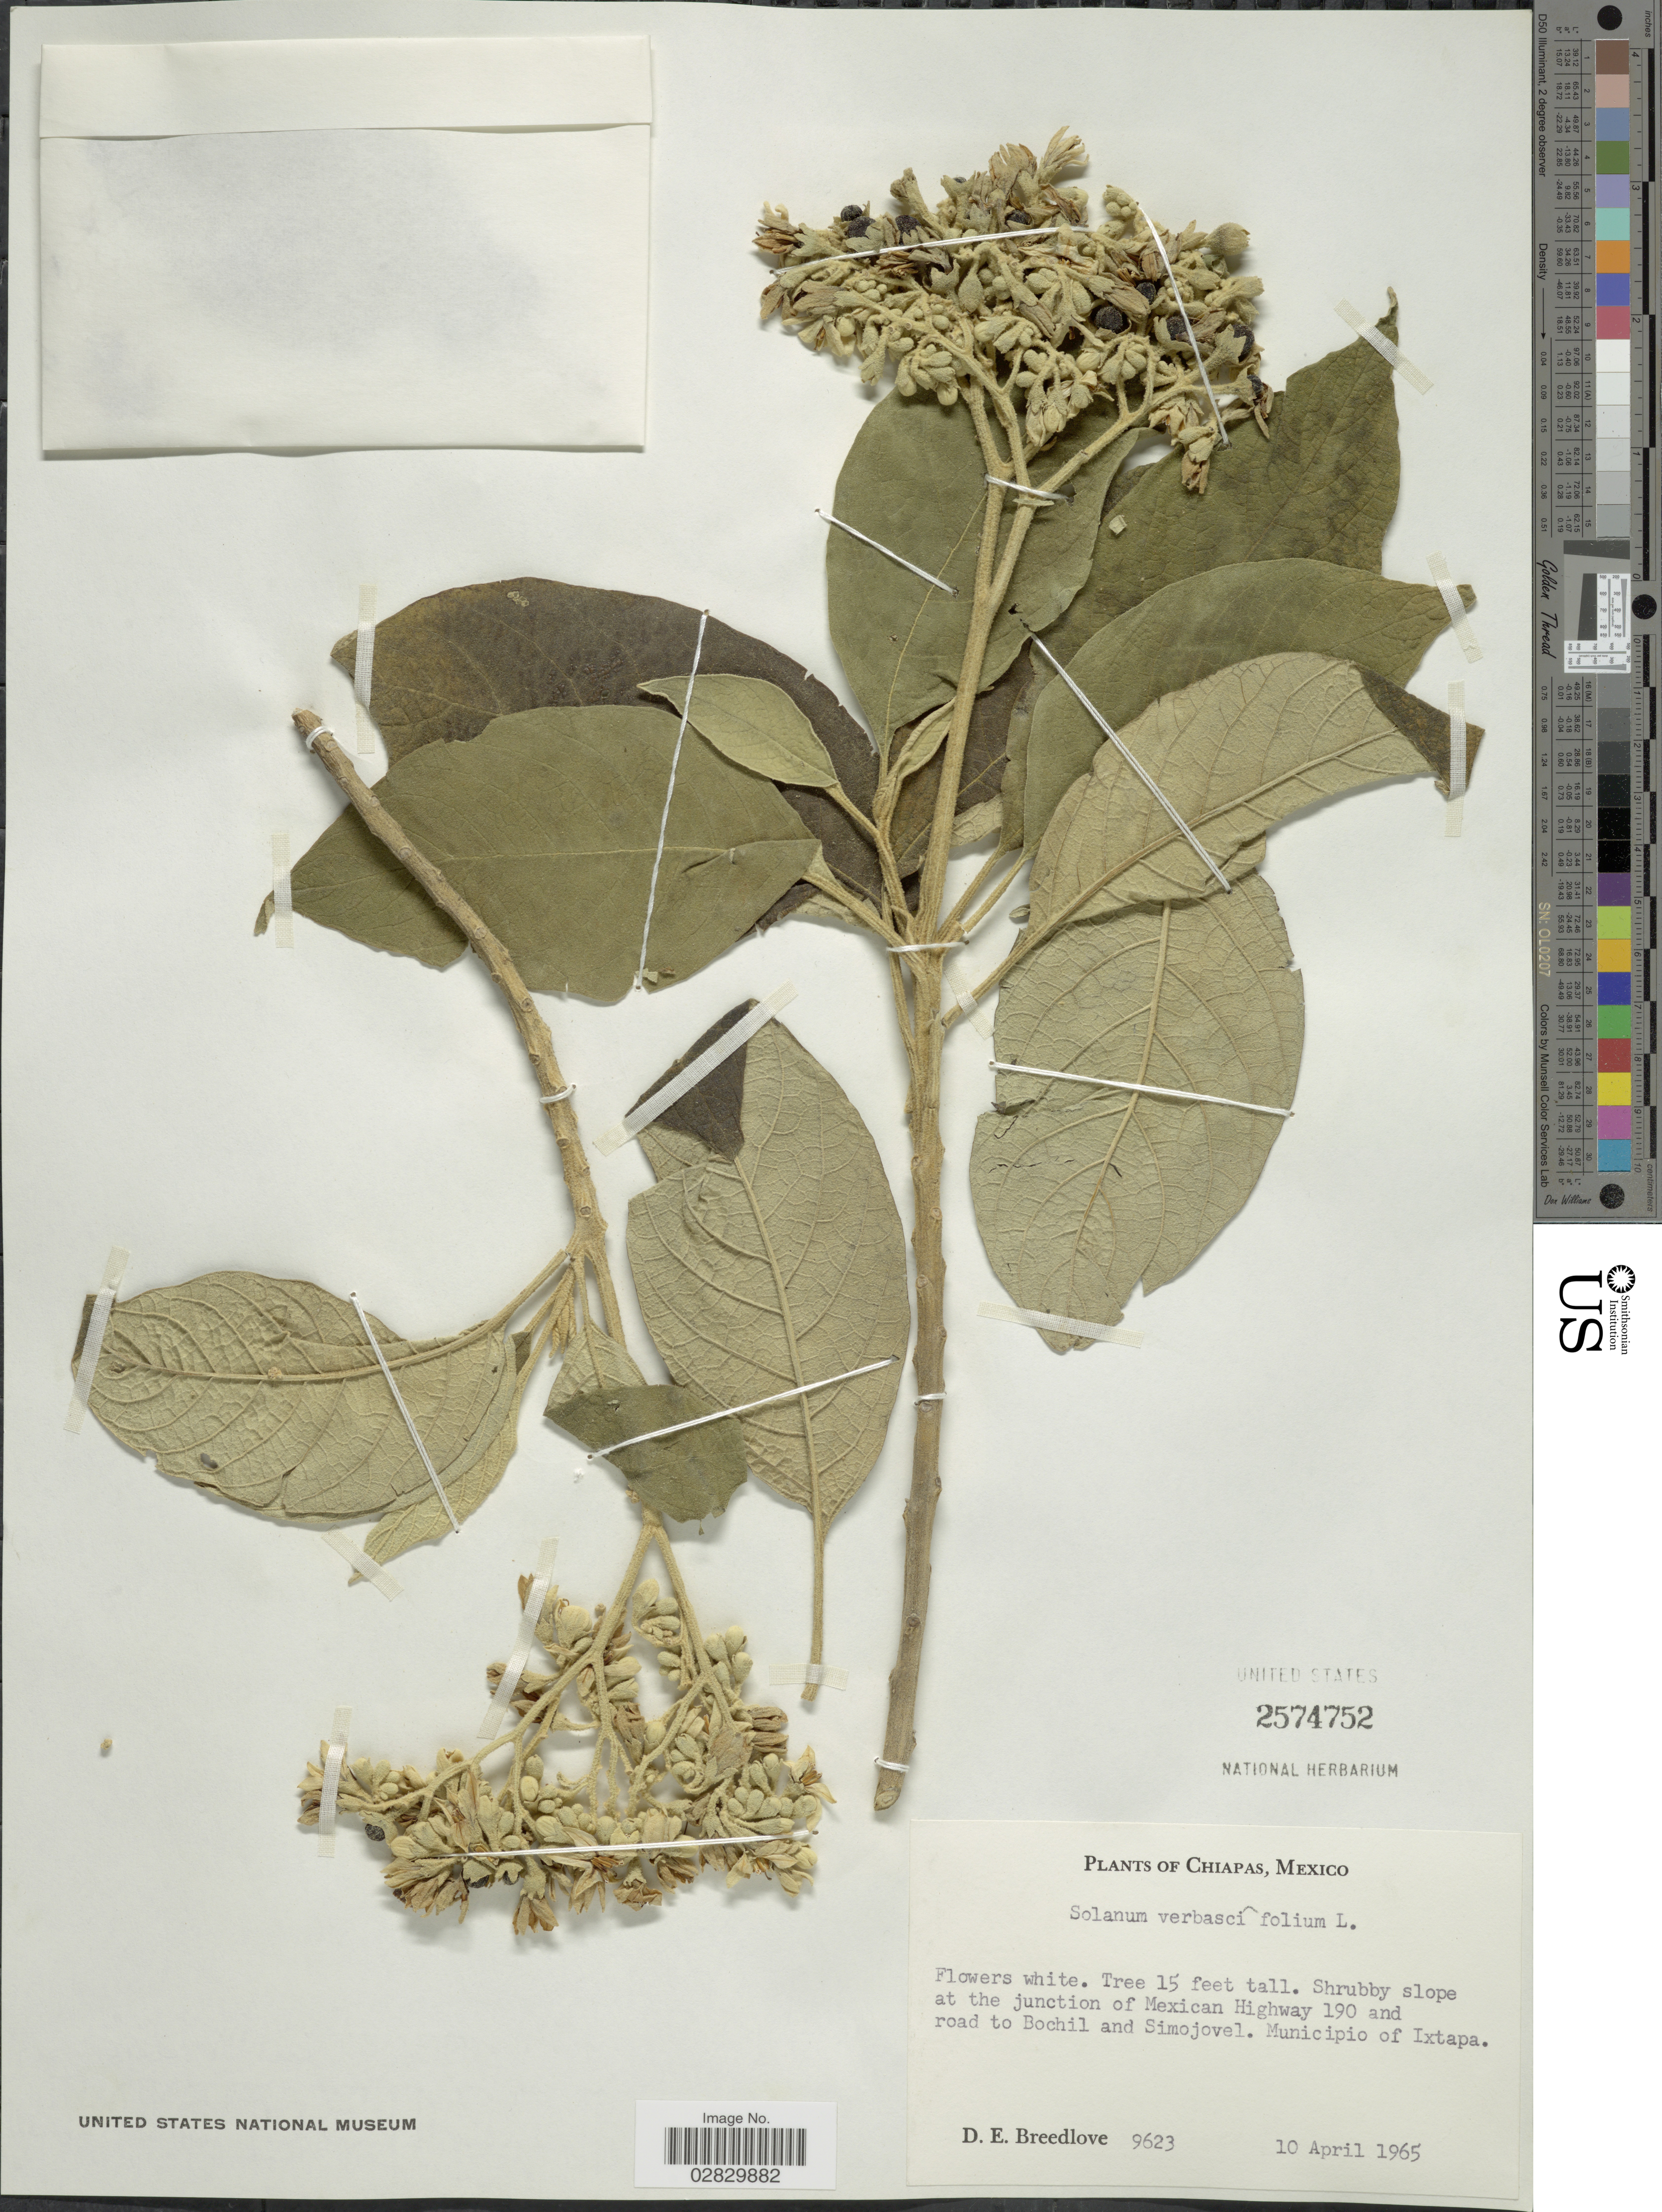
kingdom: Plantae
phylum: Tracheophyta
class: Magnoliopsida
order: Solanales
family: Solanaceae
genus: Solanum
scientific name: Solanum erianthum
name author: D. Don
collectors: D. E. Breedlove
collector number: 9623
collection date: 1965-04-10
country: Mexico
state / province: Chiapas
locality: At the junction of Mexican Highway 190 and road to Bochil and Simojovel, Municipio of Ixtapa.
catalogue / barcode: US 2574752